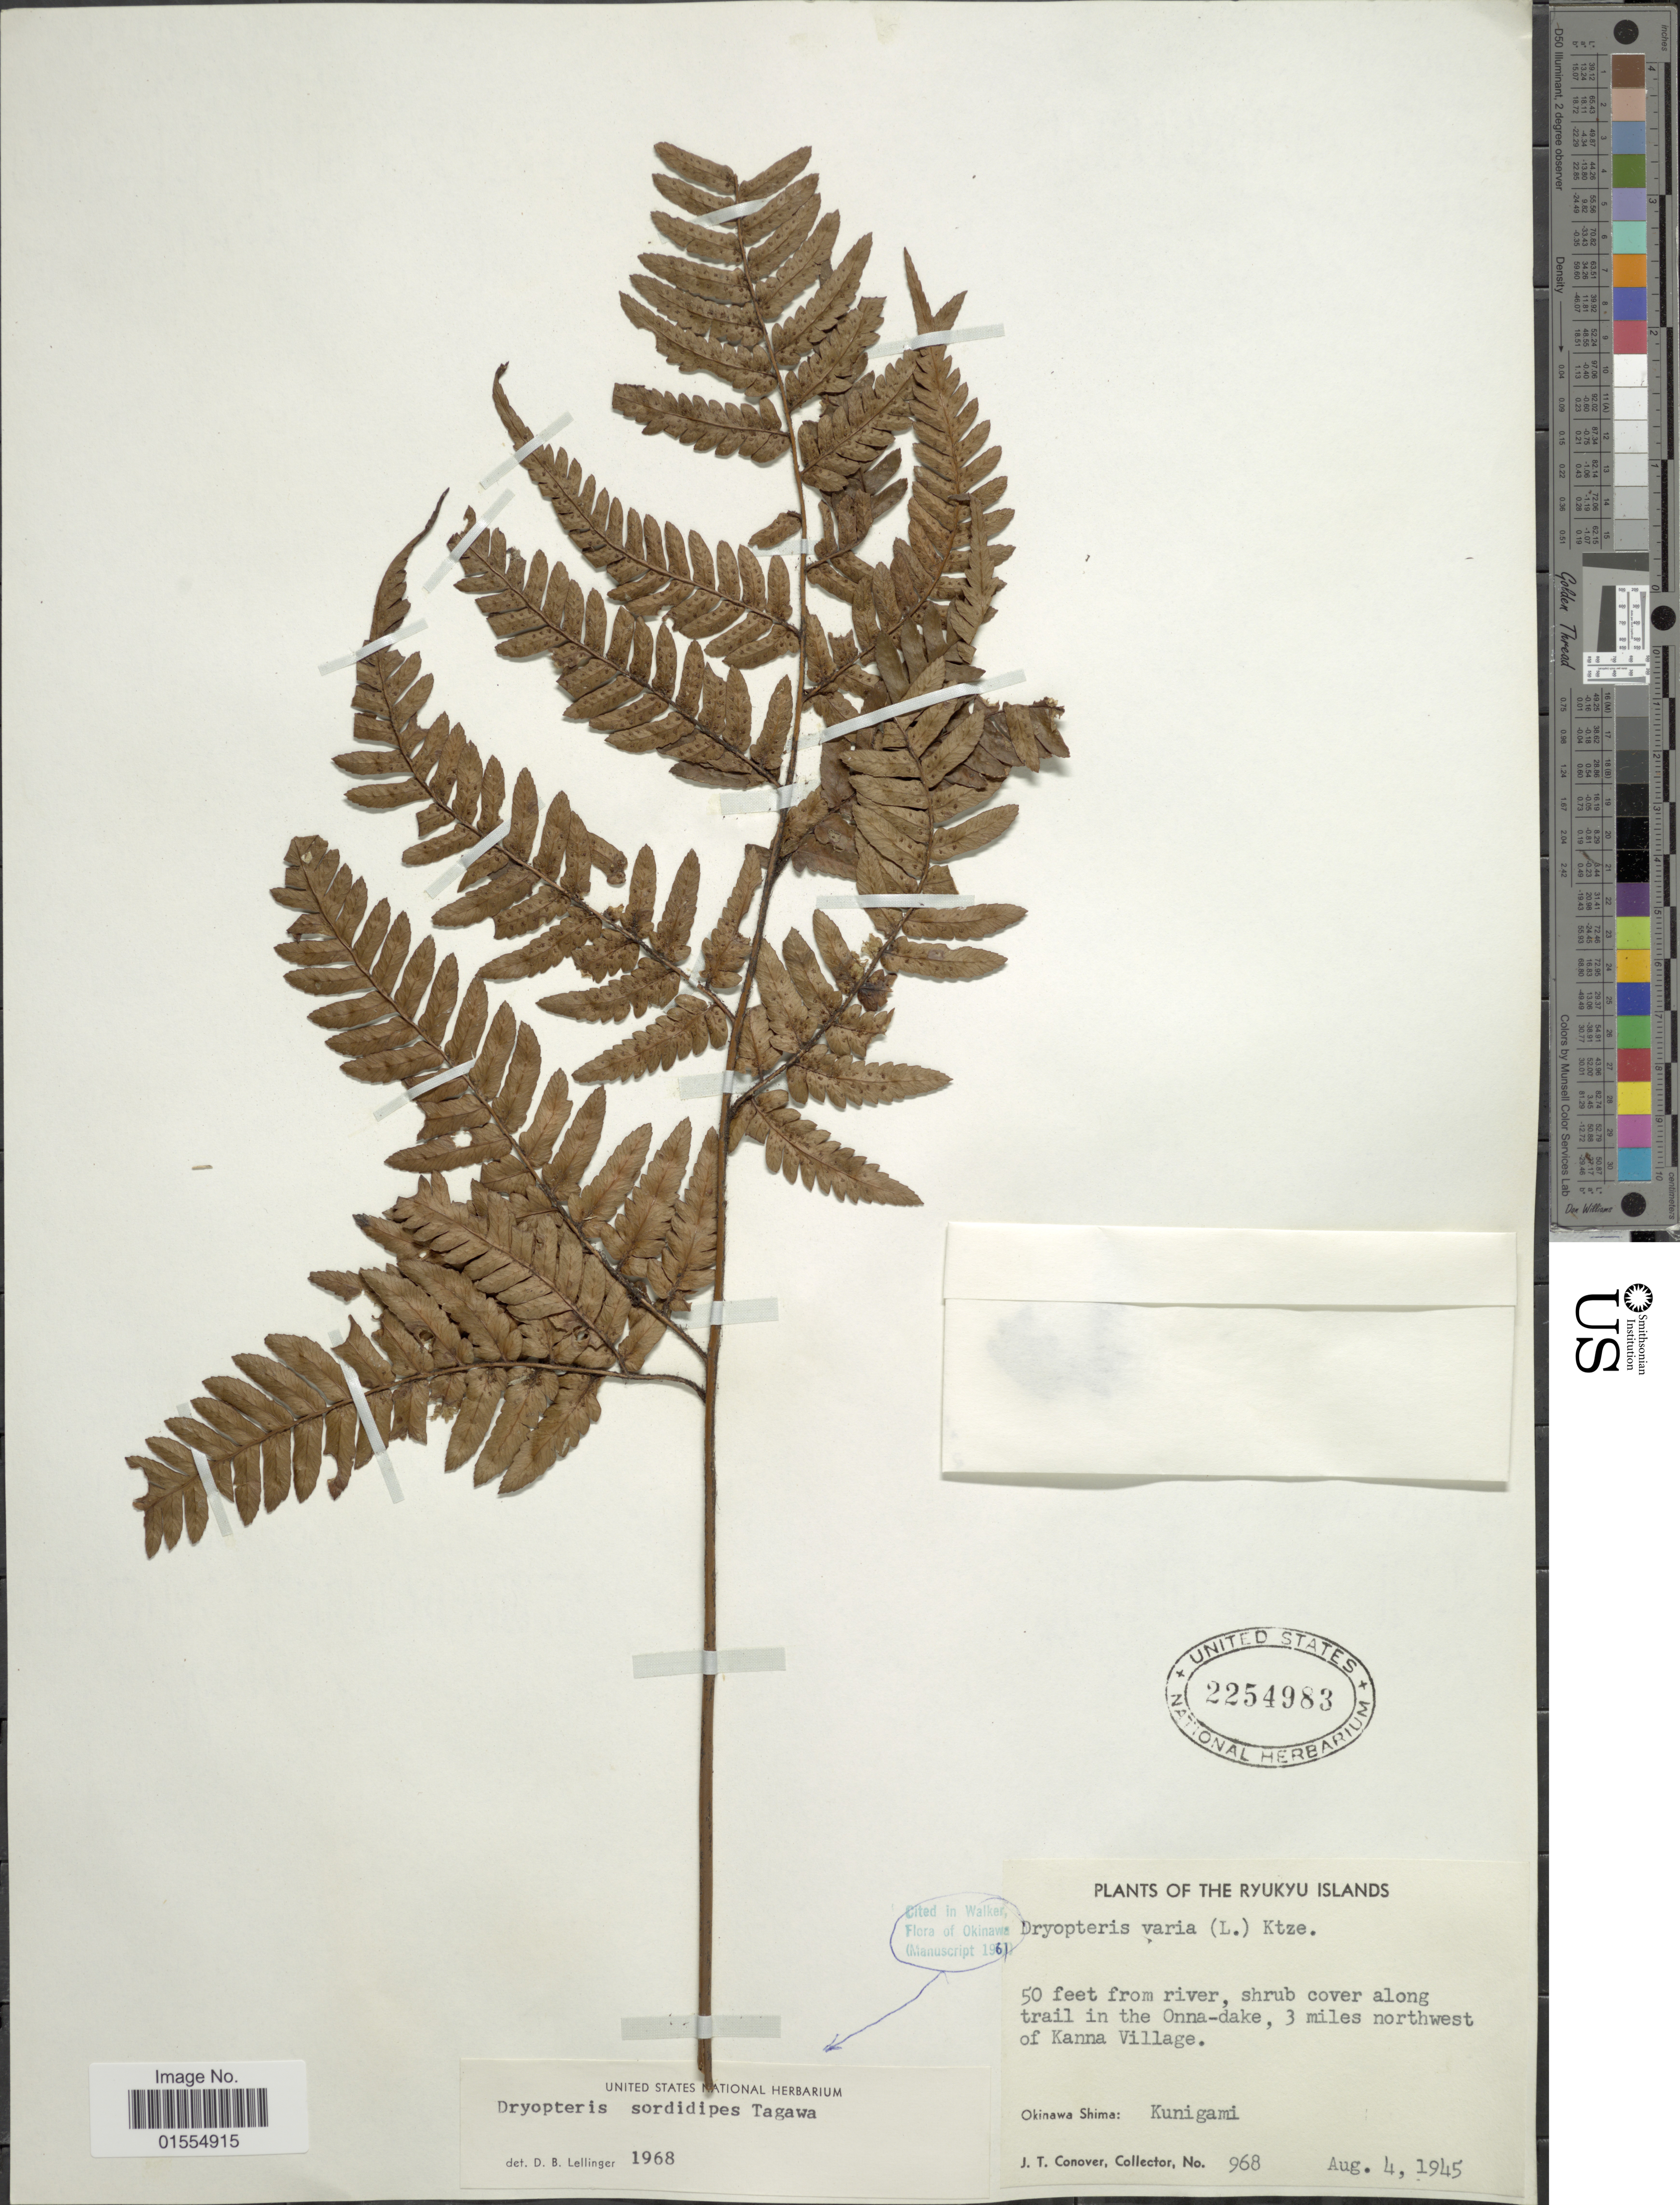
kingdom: Plantae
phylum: Tracheophyta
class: Polypodiopsida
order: Polypodiales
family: Dryopteridaceae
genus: Dryopteris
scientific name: Dryopteris sordidipes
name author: Tagawa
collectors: J. T. Conover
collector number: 968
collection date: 1945-08-04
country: Japan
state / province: Okinawa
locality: Ryukyu Islands, 50 feet from River, shrub cover along trail in the Onna-dake, 3 miles northwest of Kanna Village, Okinawa Shima: Kunigami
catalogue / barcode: US 2254983